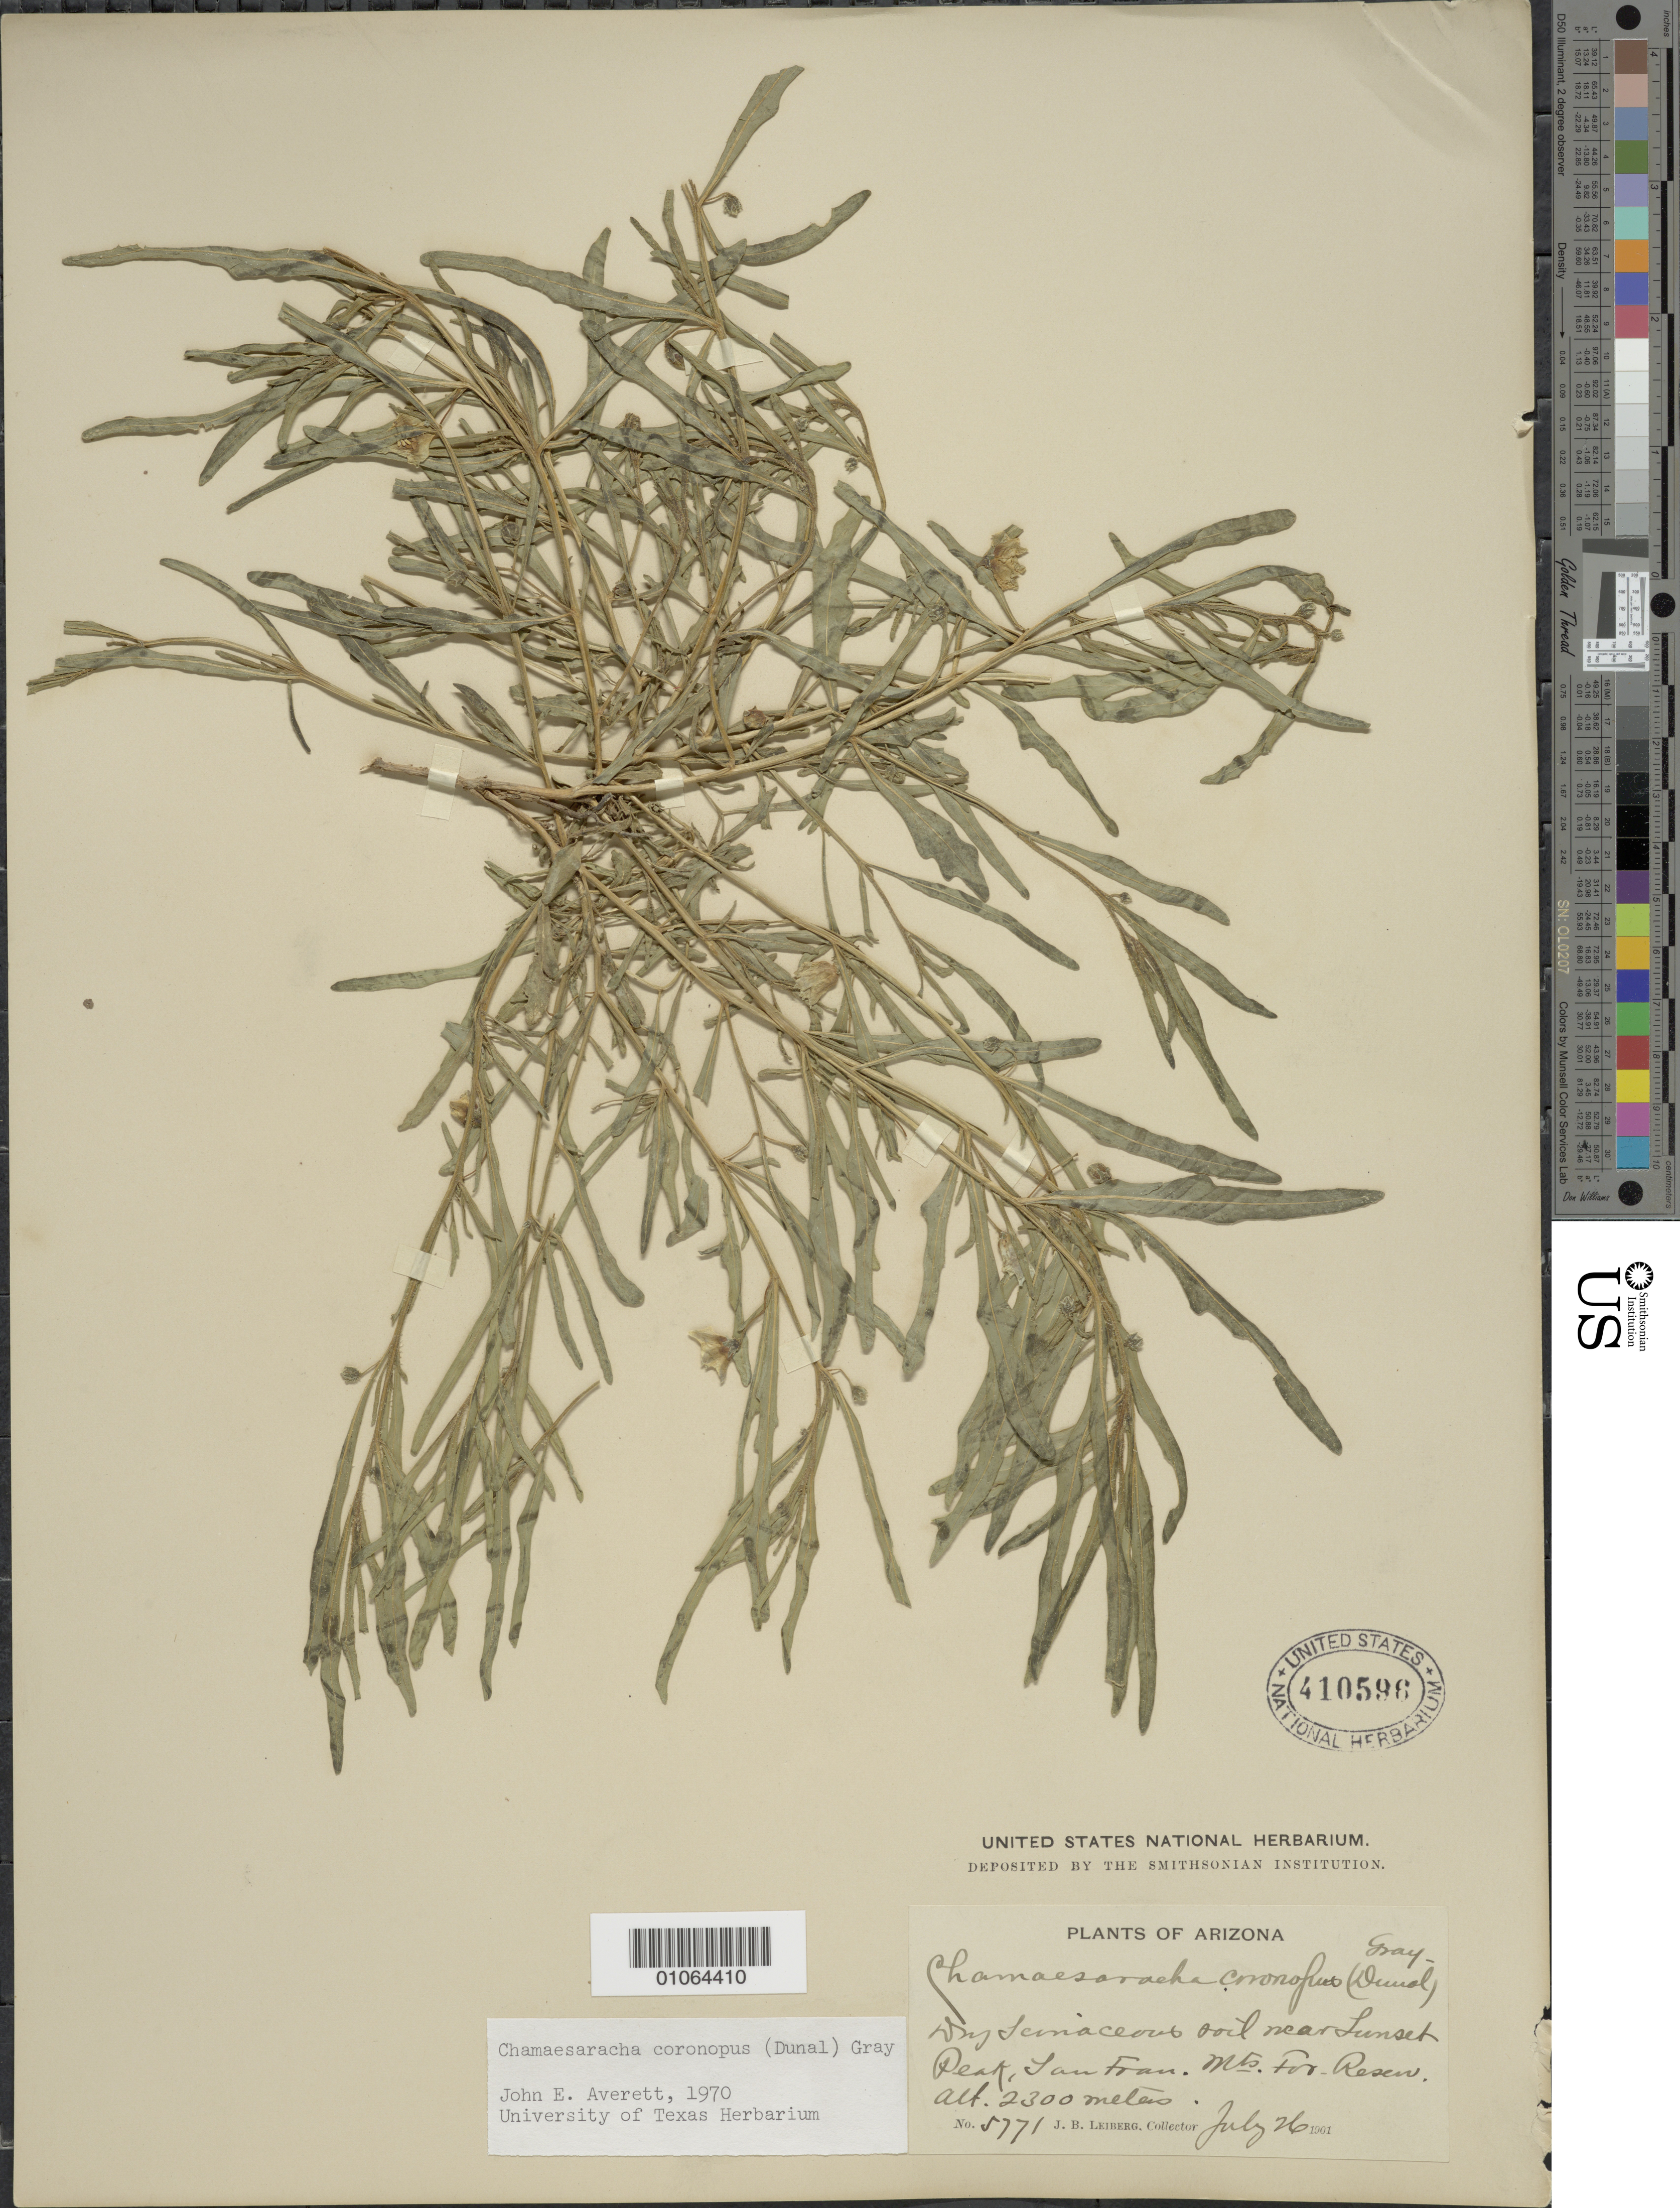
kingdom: Plantae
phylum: Tracheophyta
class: Magnoliopsida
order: Solanales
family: Solanaceae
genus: Chamaesaracha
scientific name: Chamaesaracha coronopus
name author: (Dunal) A. Gray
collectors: J. B. Leiberg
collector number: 5771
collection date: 1901-07-26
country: United States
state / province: Arizona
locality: Dry Acinaceous soil near Sunset Peak, San Fran. Mts. For. Reserv.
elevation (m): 2300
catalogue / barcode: US 410596